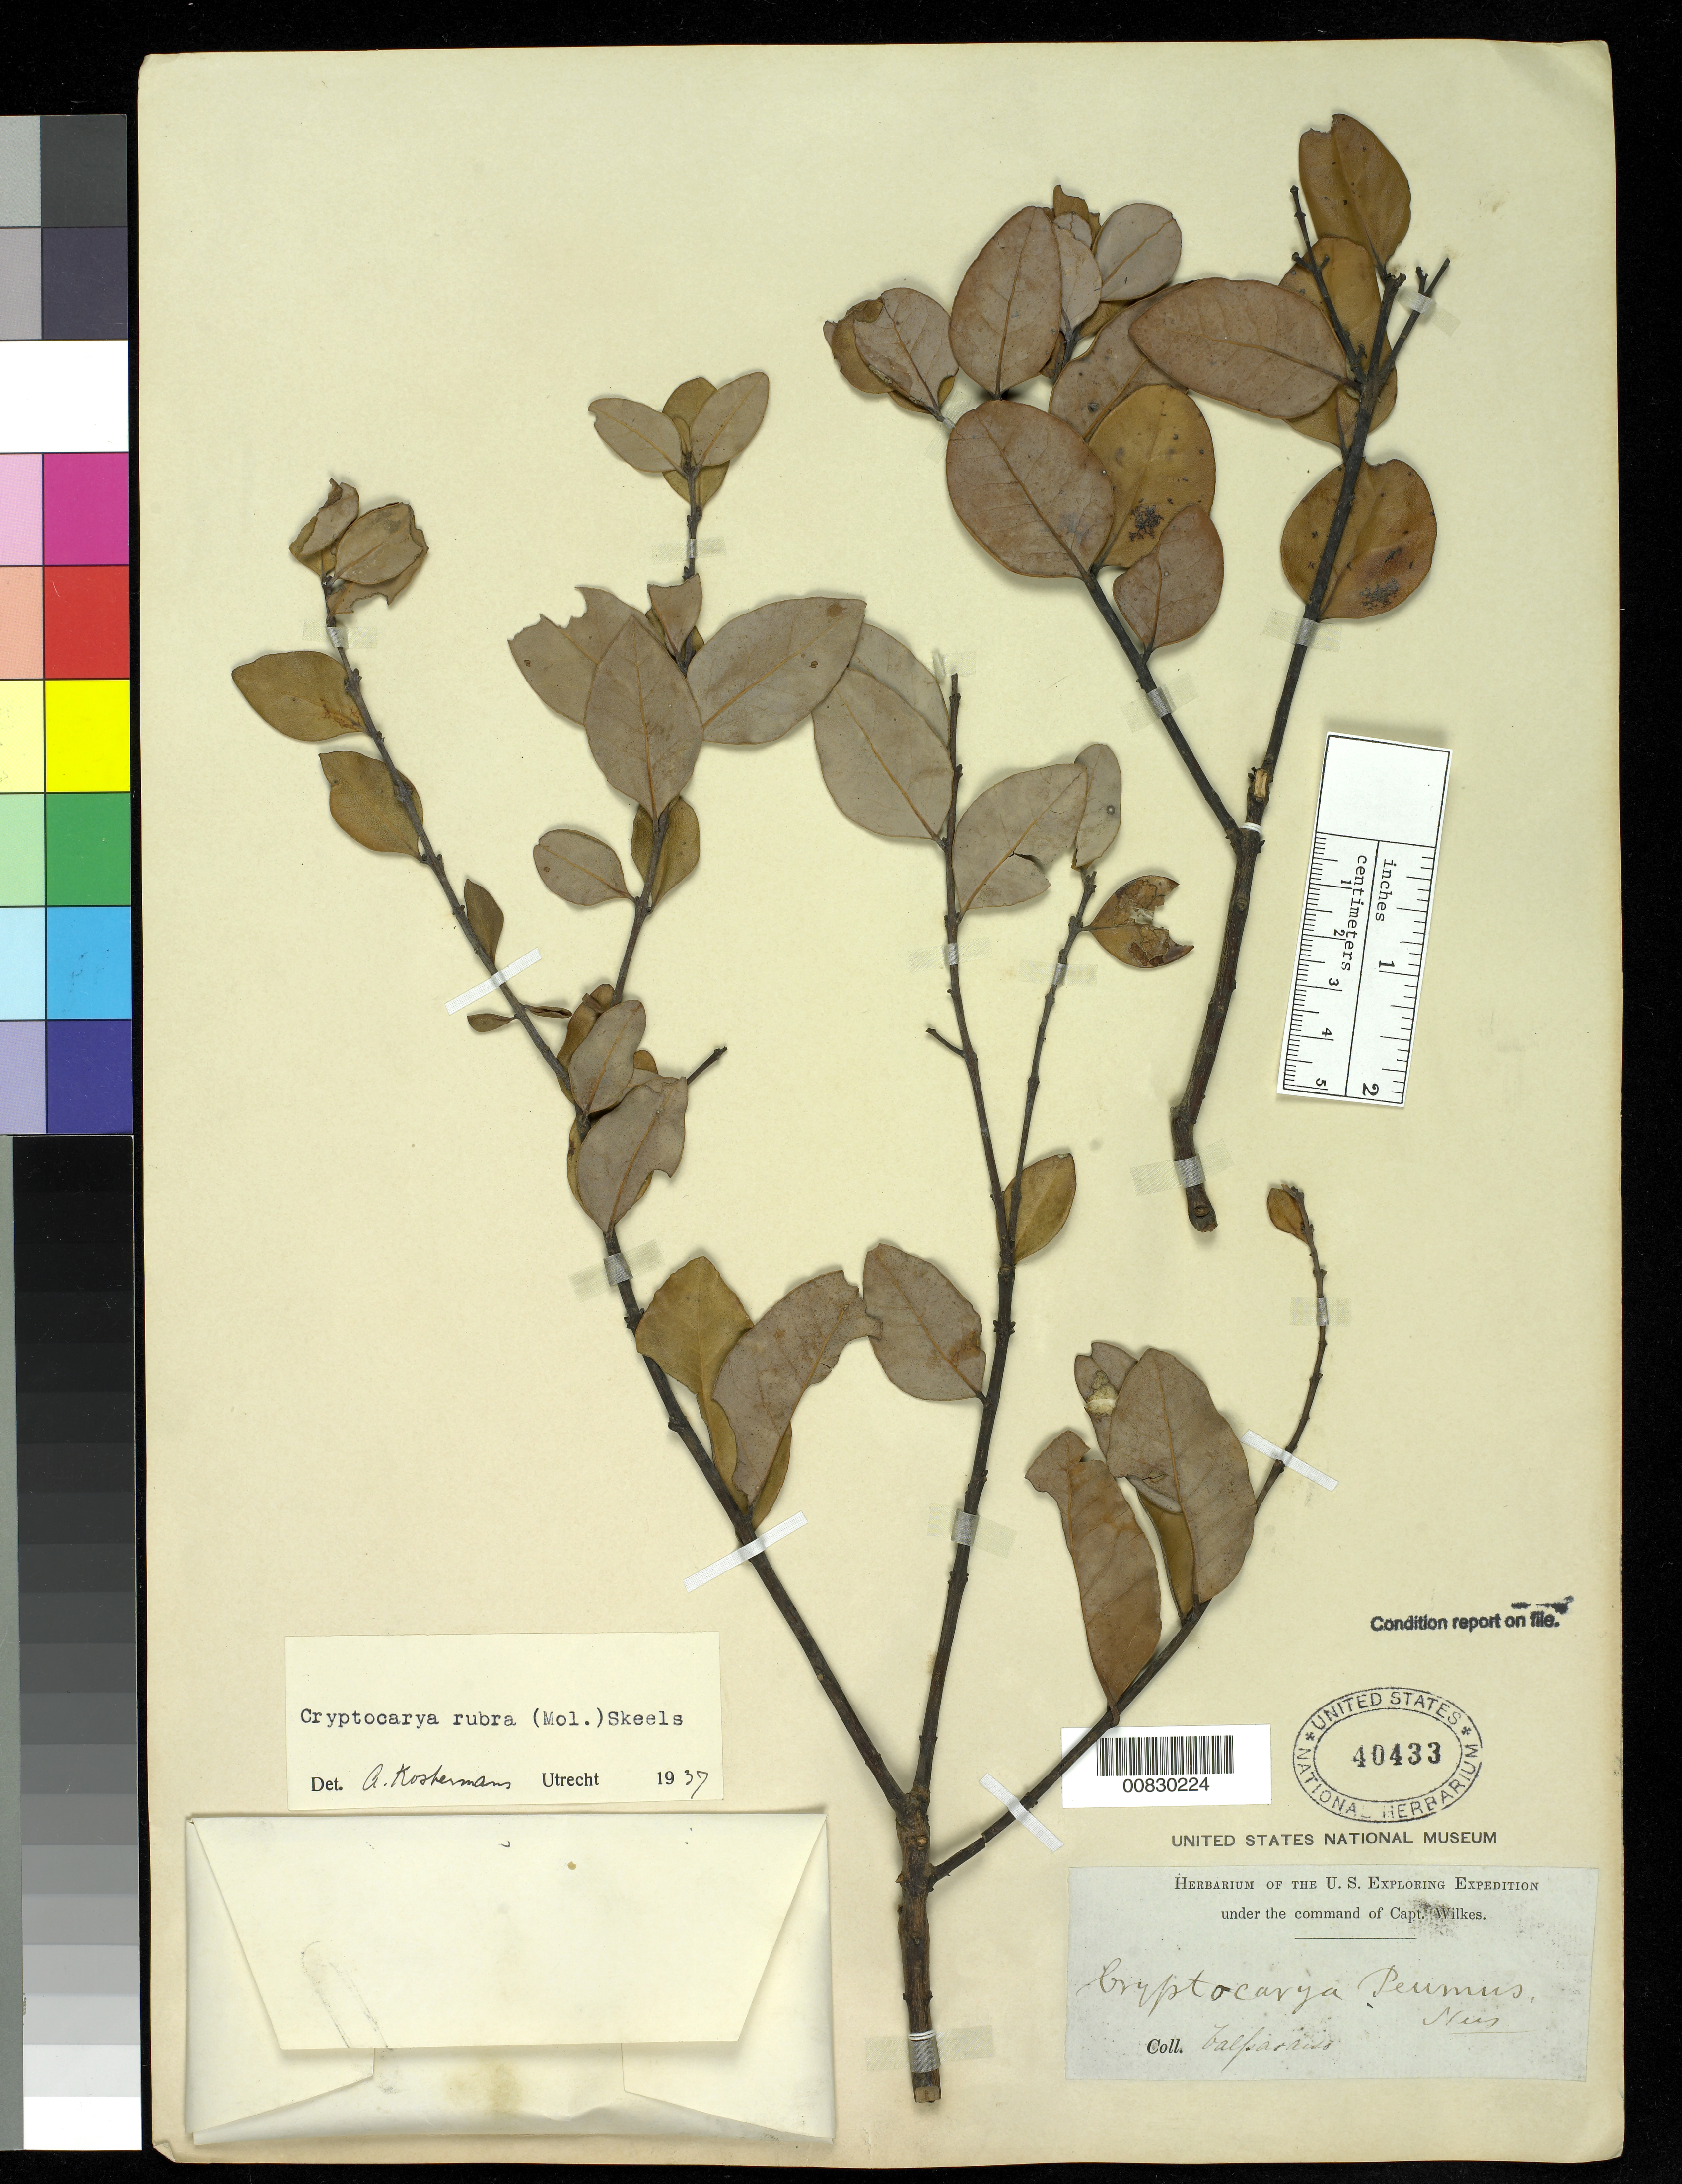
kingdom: Plantae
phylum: Tracheophyta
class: Magnoliopsida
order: Laurales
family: Lauraceae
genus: Cryptocarya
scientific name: Cryptocarya rubra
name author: (Mol.) Skeels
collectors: Wilkes Explor. Exped.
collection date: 1838/1842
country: Chile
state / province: Valparaíso (V)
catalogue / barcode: US 40433